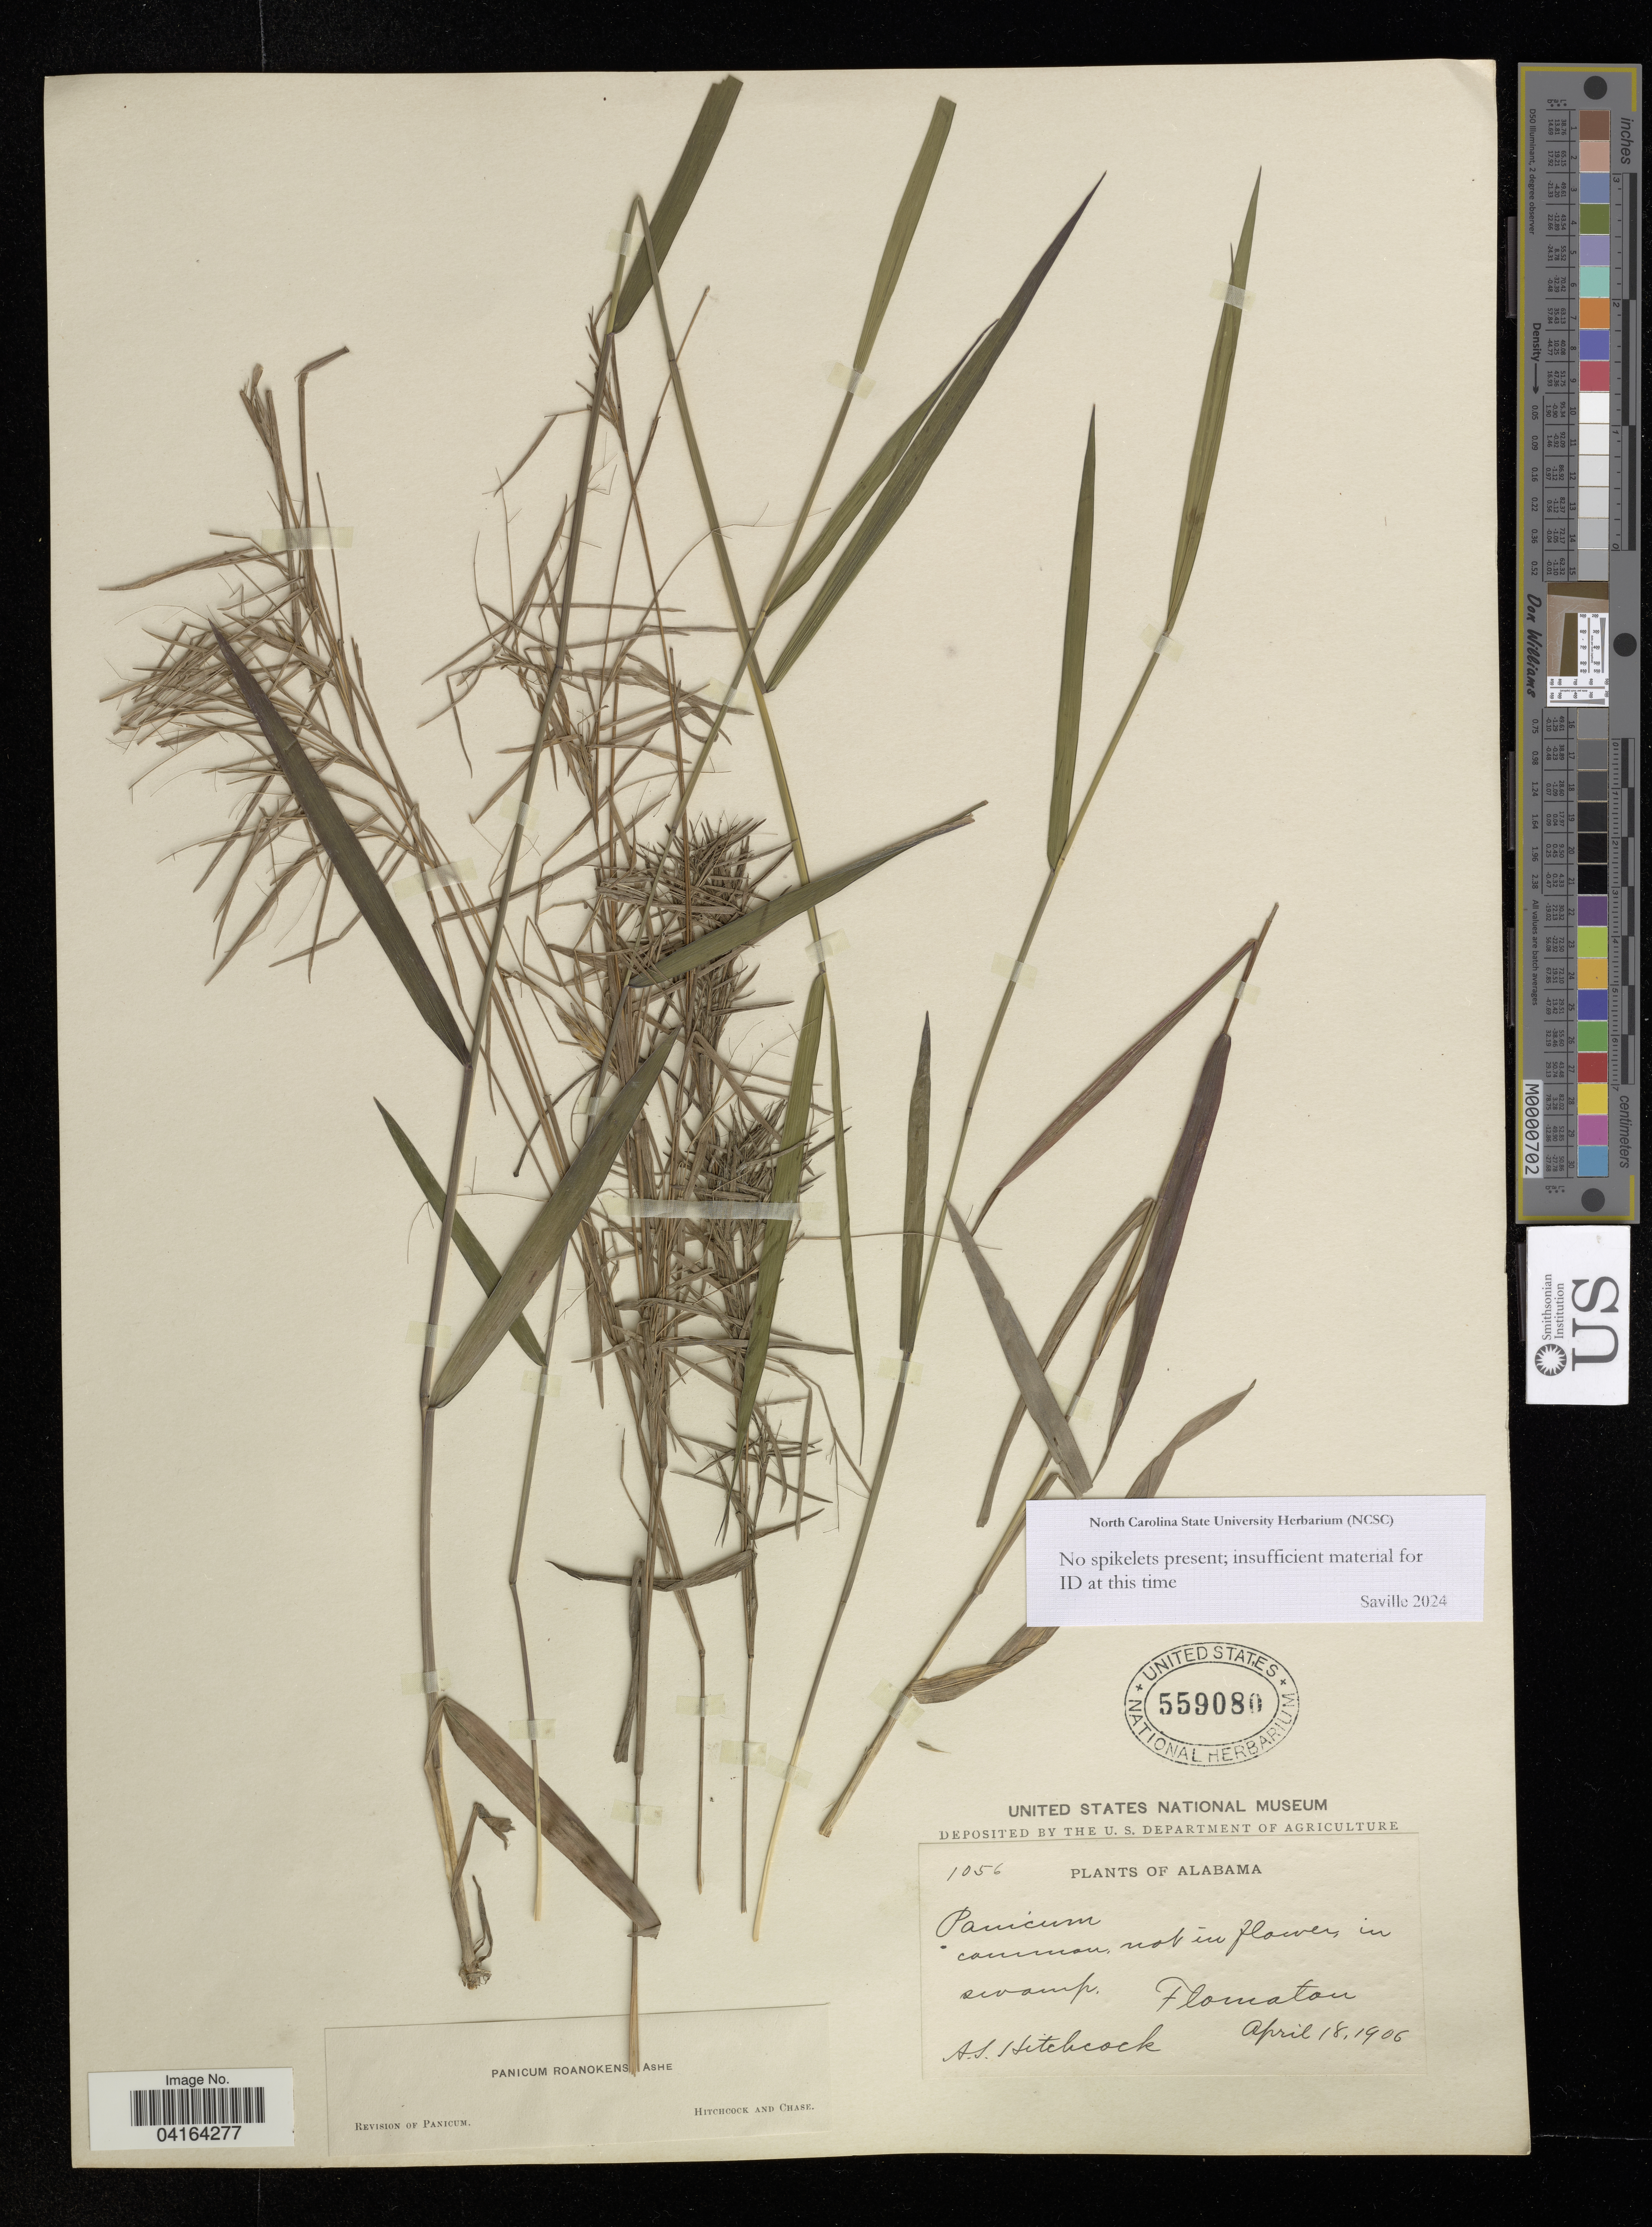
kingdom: Plantae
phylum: Tracheophyta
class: Liliopsida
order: Poales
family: Poaceae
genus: Panicum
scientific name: Panicum roanokense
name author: Ashe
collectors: A. Hitchcock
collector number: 1056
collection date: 1906-04-18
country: United States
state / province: Alabama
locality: Flomaton.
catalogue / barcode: US 559080